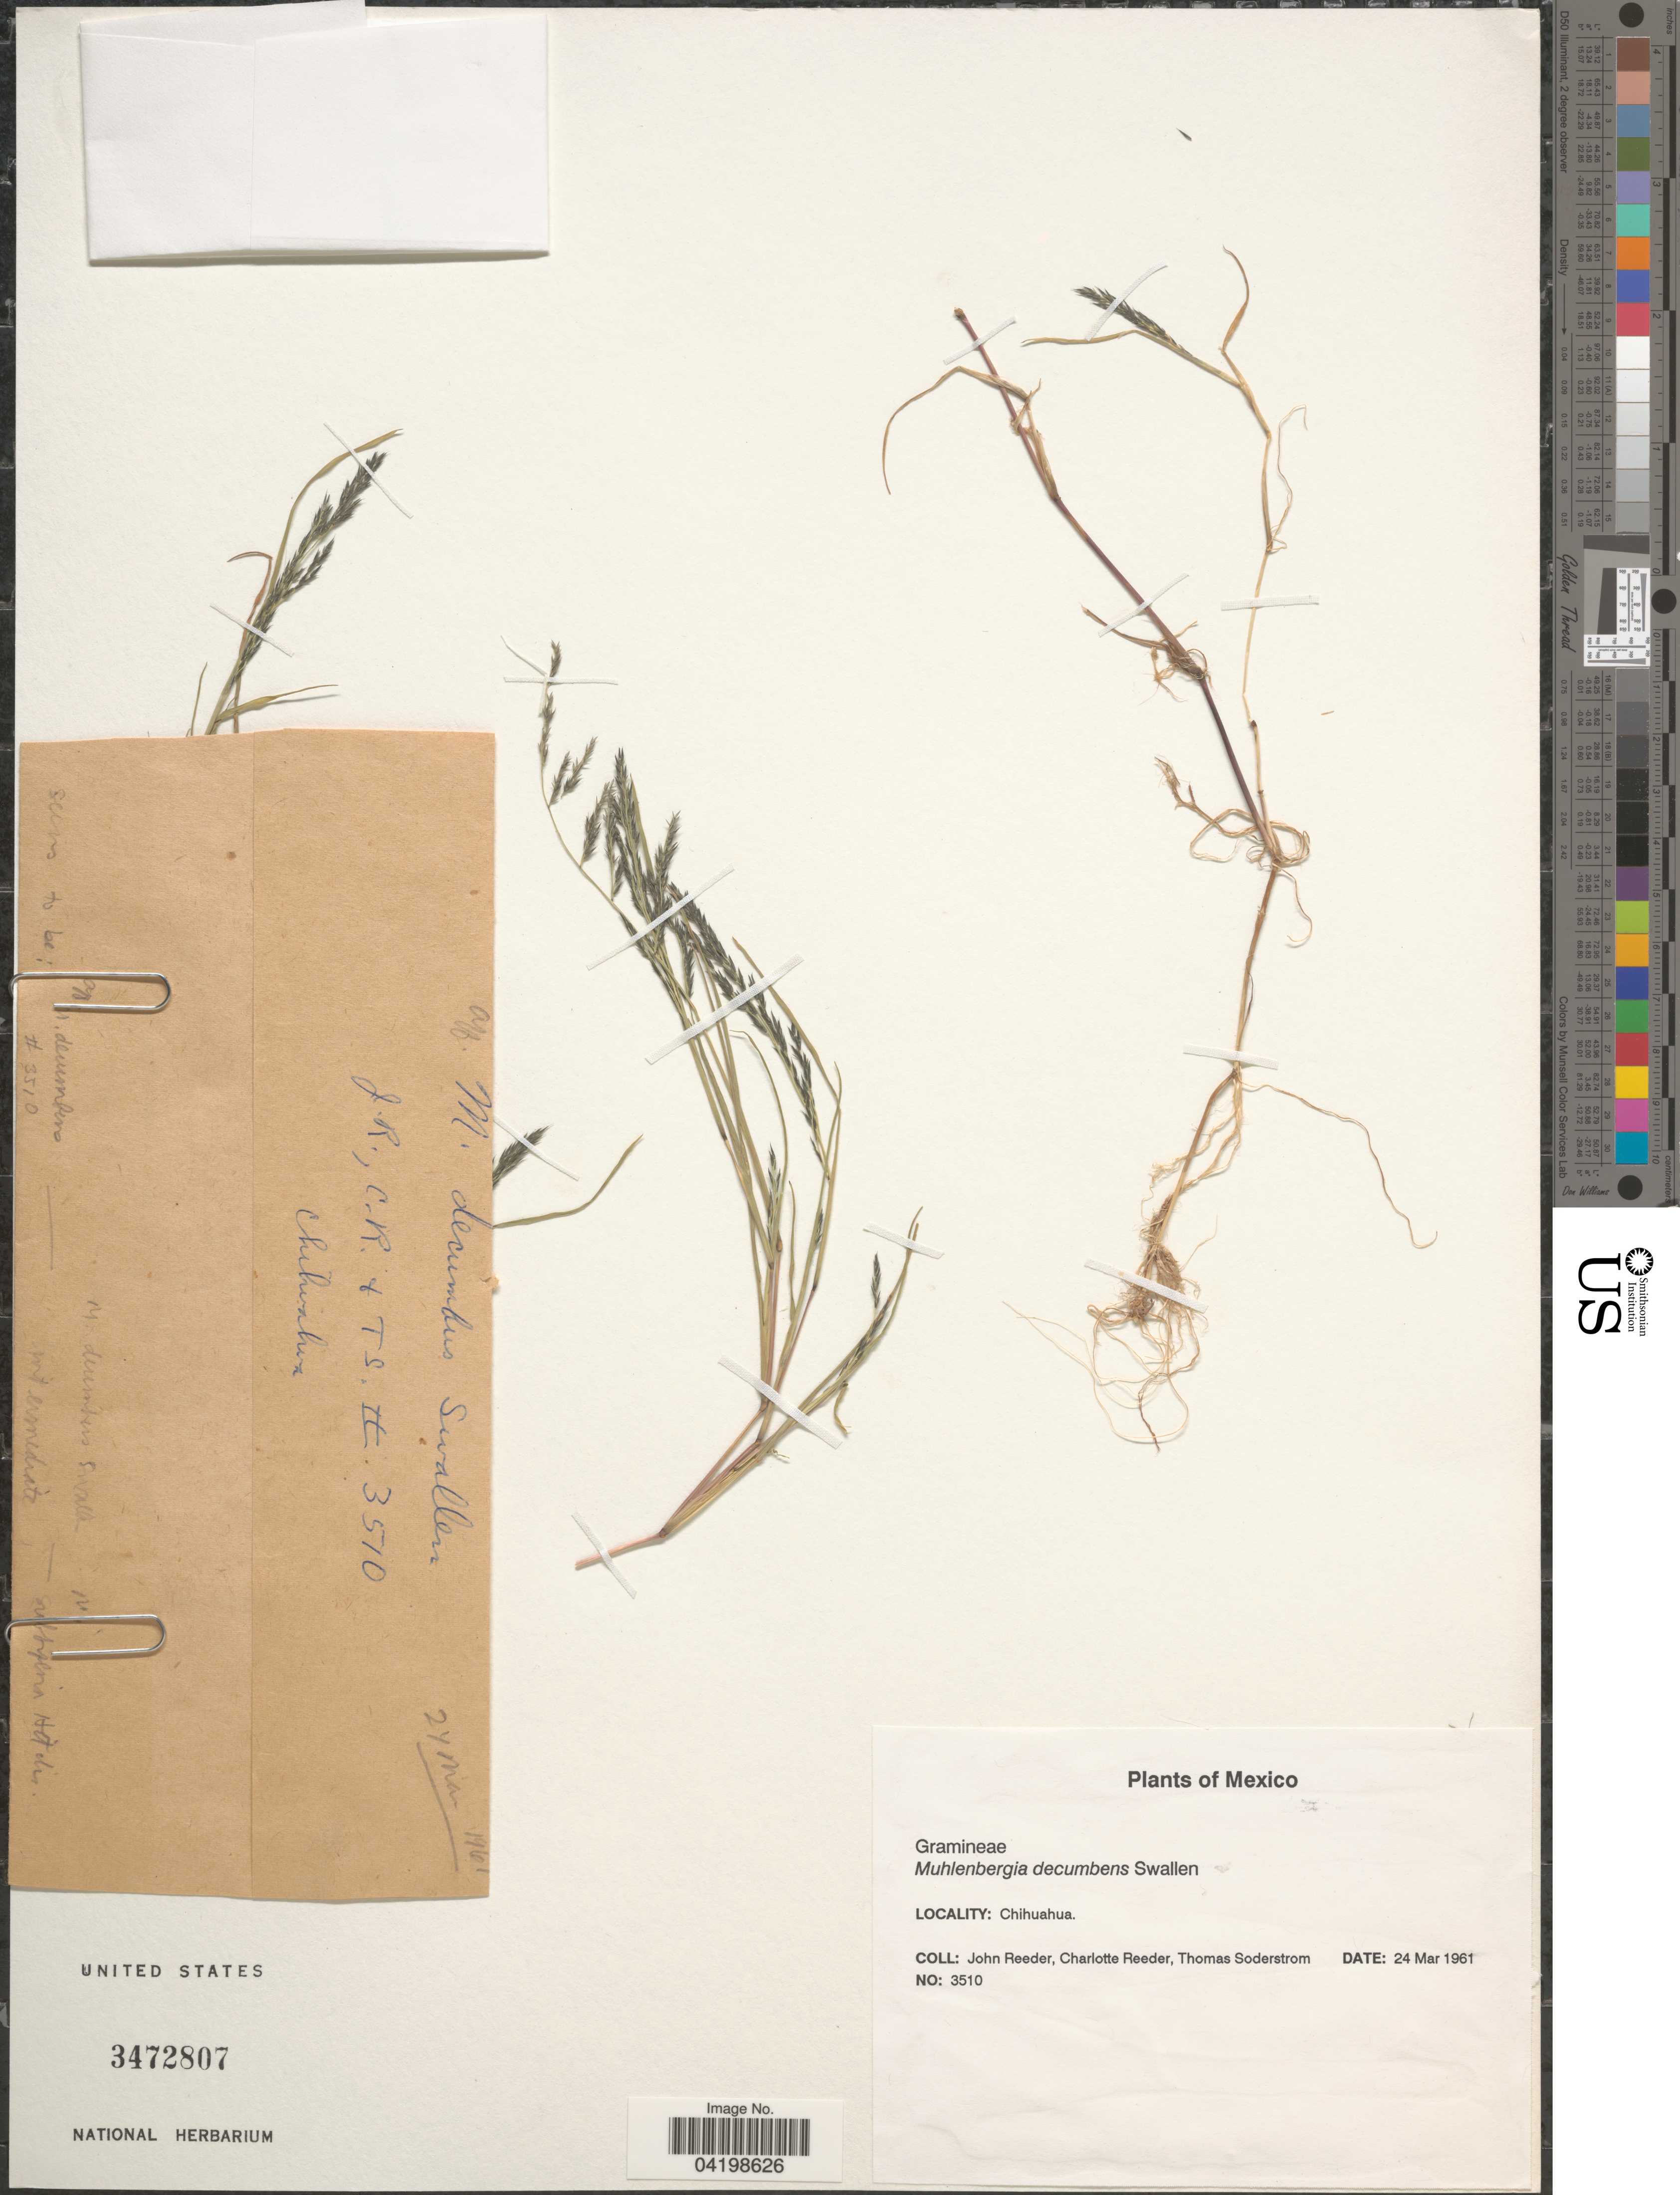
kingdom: Plantae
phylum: Tracheophyta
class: Liliopsida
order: Poales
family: Poaceae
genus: Muhlenbergia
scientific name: Muhlenbergia decumbens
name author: Swallen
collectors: J. R. Reeder, C. G. Reeder & T. R. Soderstrom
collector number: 3510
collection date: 1961-03-24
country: Mexico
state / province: Chihuahua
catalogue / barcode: US 3472807